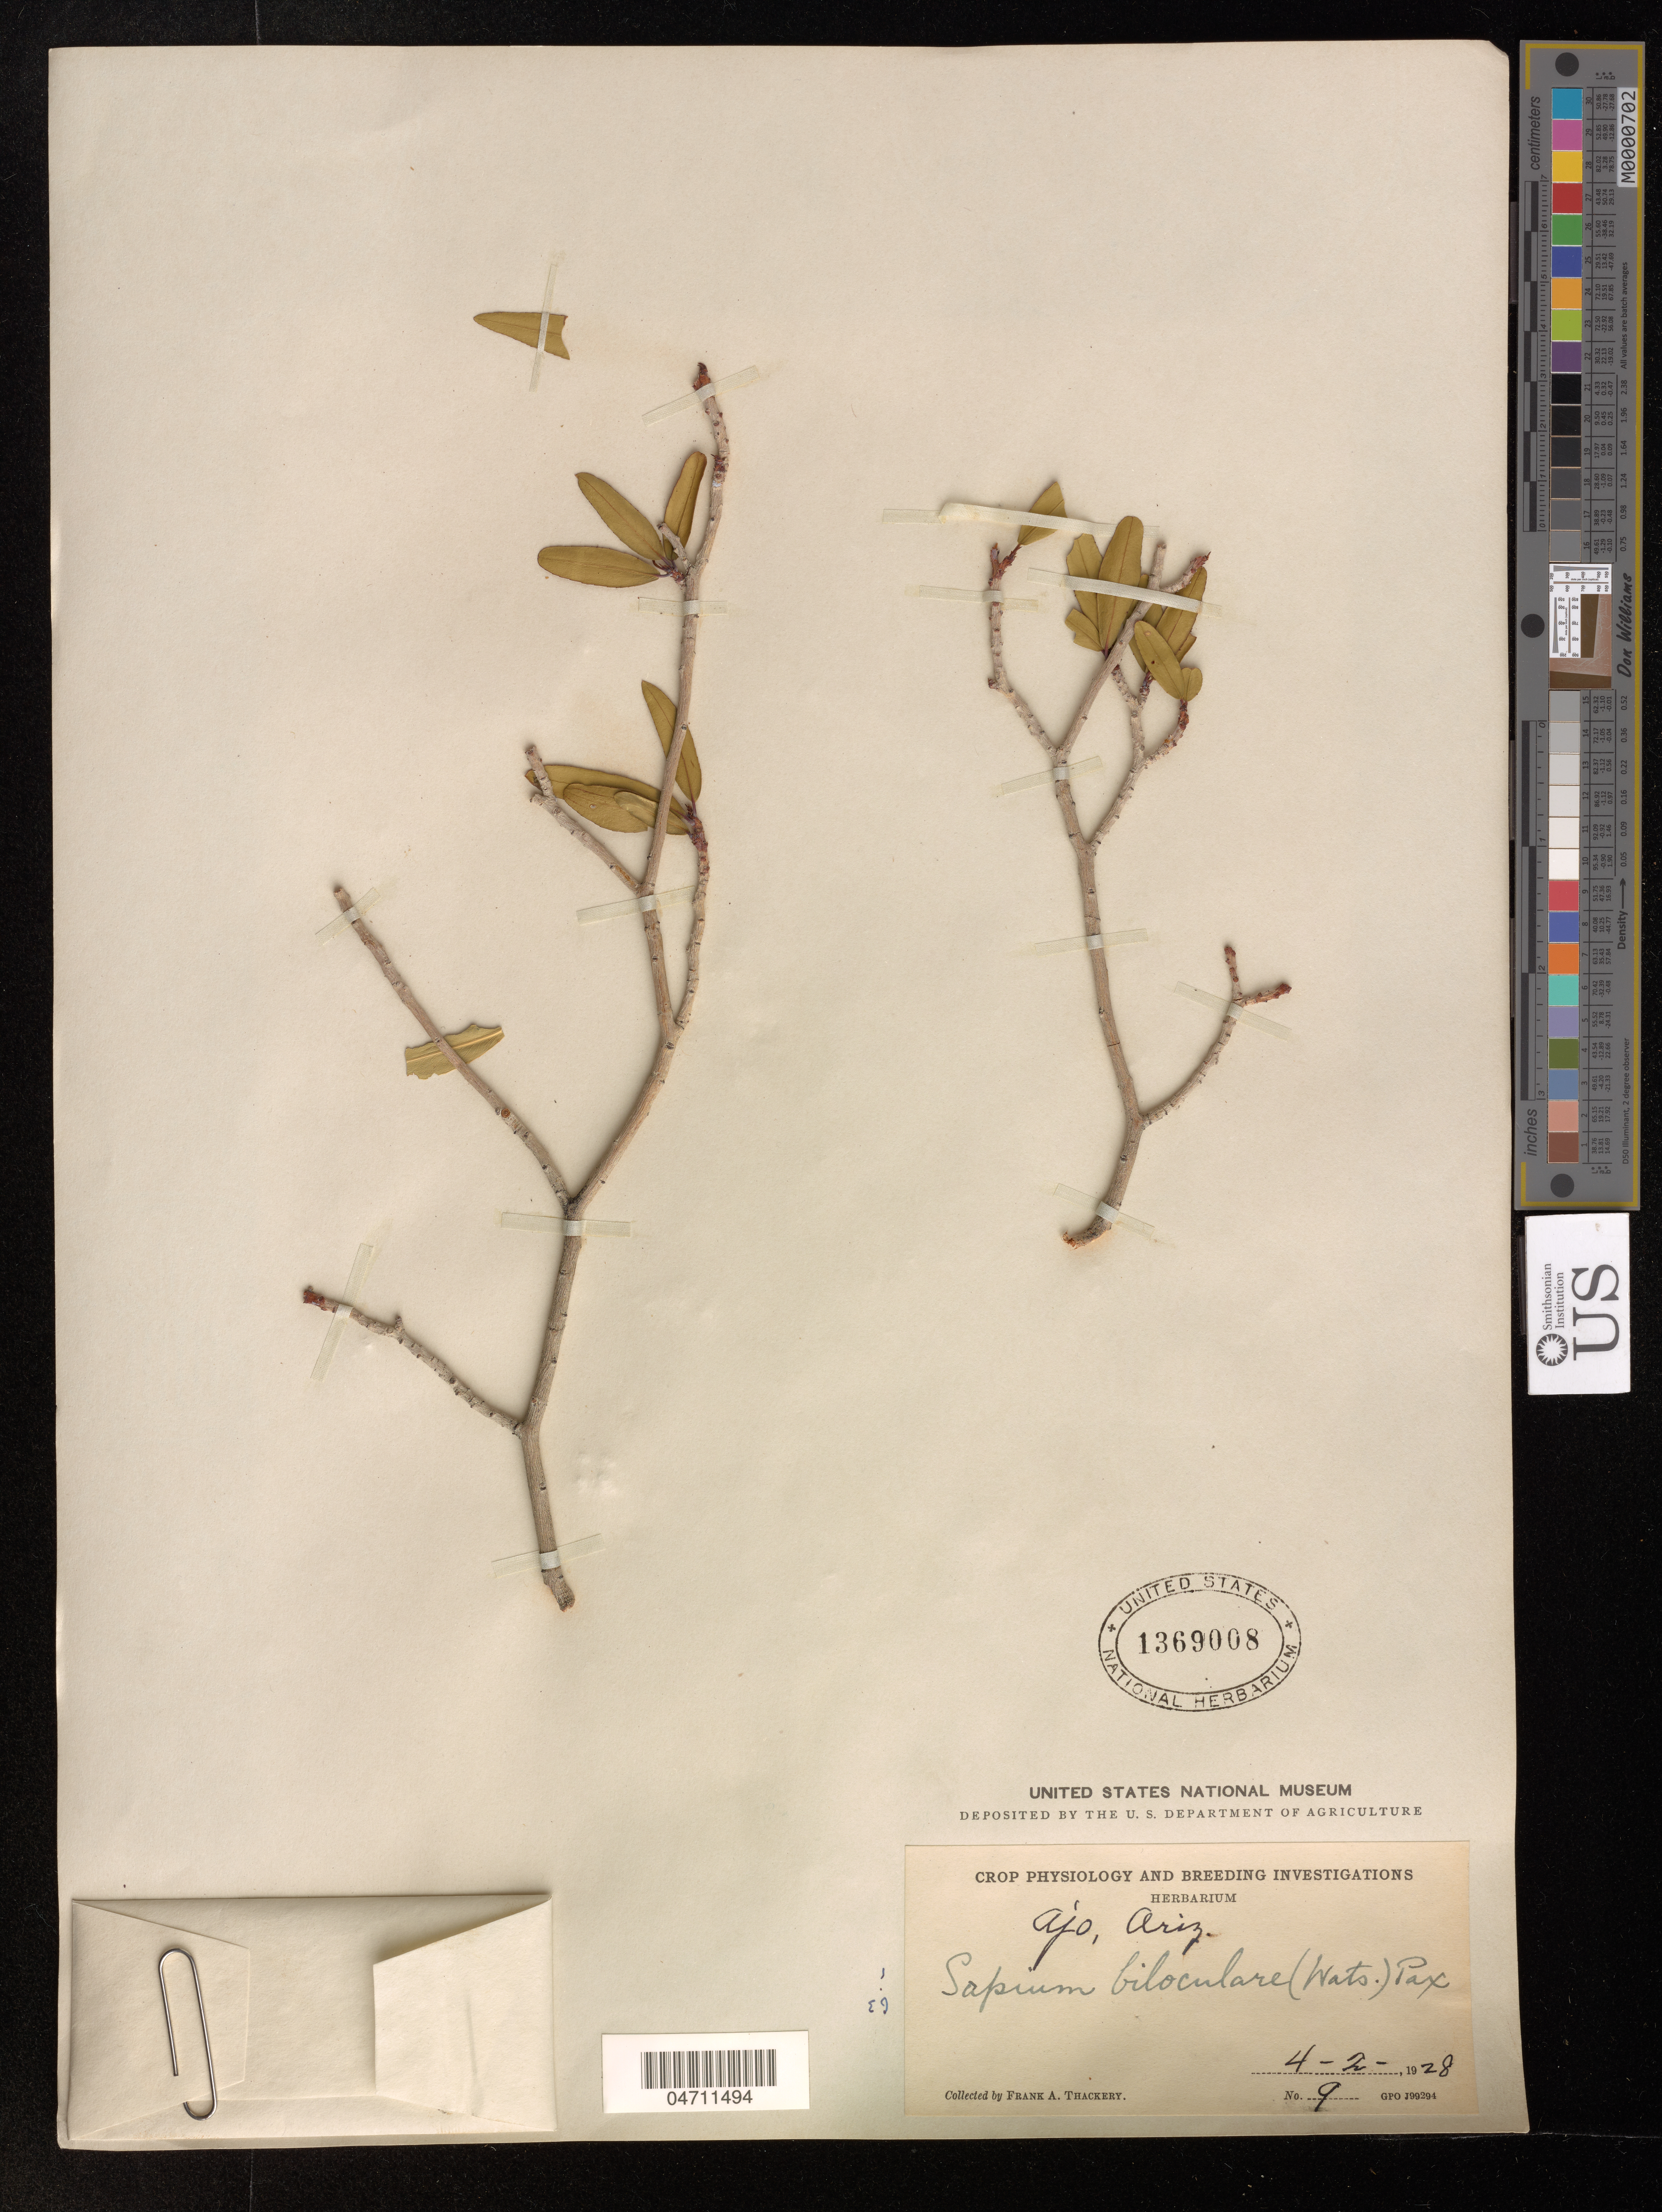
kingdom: Plantae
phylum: Tracheophyta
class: Magnoliopsida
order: Malpighiales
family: Euphorbiaceae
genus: Sapium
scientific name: Sapium biloculare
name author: (S. Watson) Pax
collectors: F. Thackery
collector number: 9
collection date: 1928-04-02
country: United States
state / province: Arizona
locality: Ajo.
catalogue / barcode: US 1369008